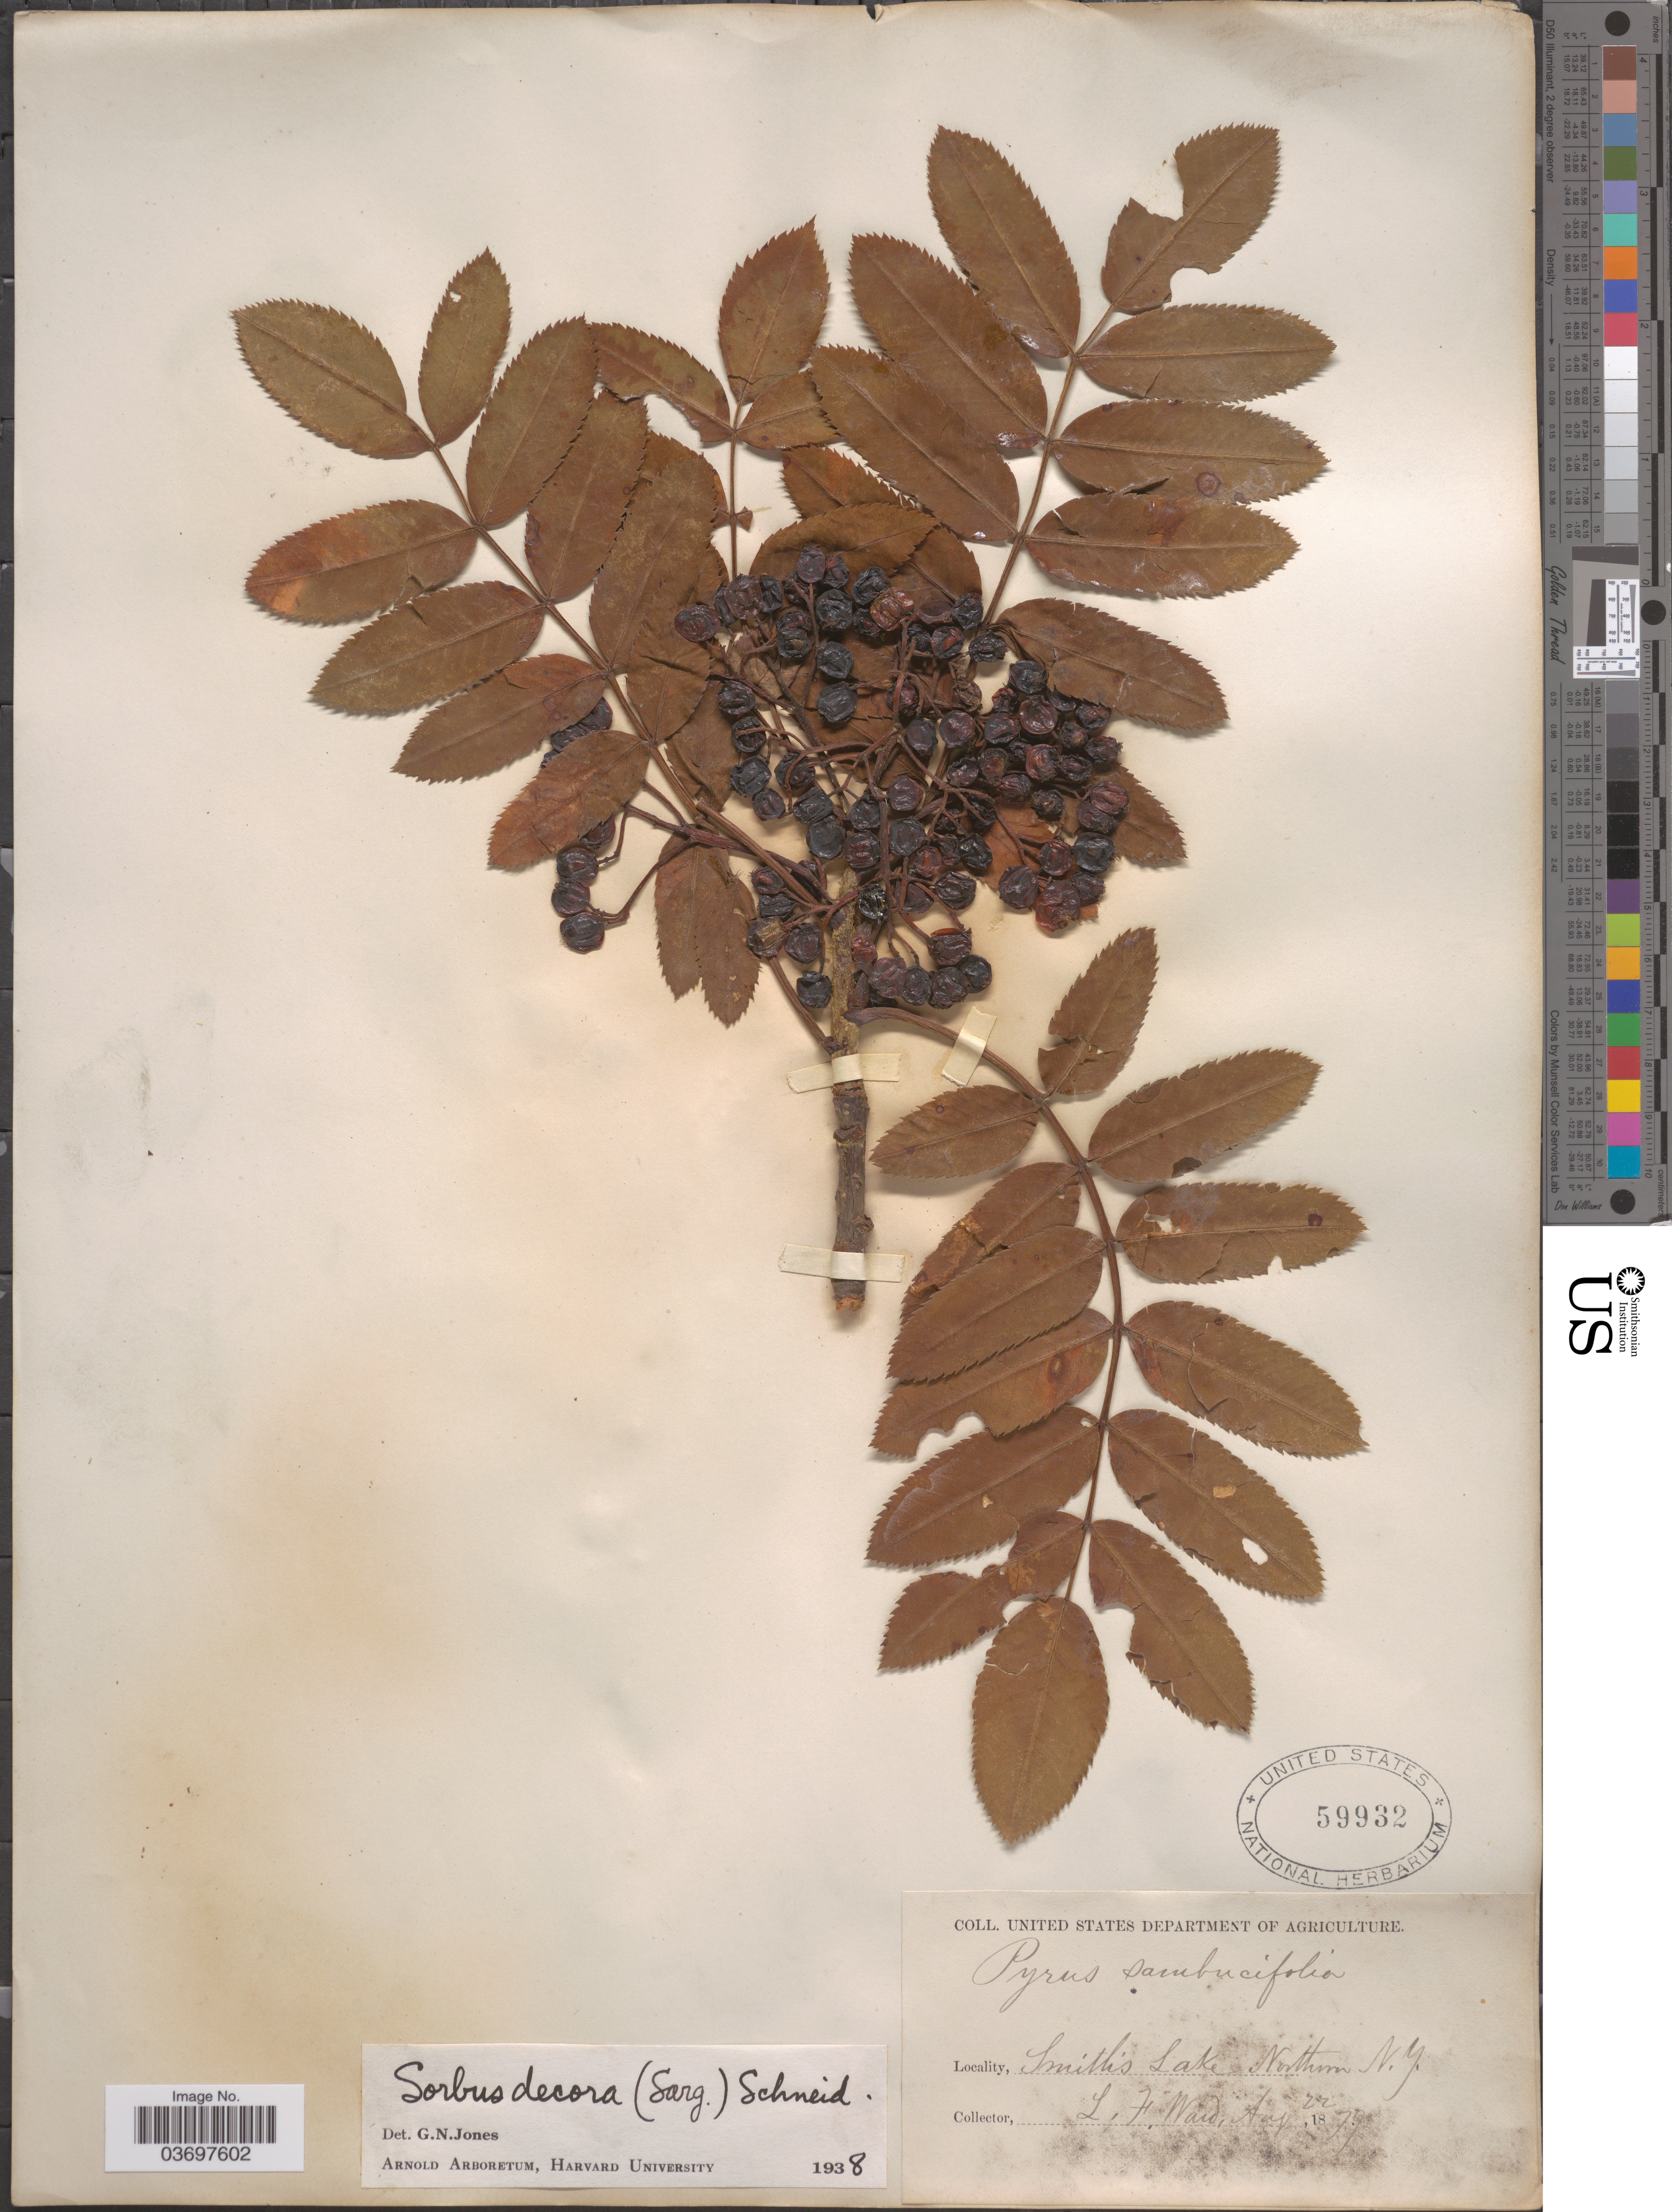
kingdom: Plantae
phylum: Tracheophyta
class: Magnoliopsida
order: Rosales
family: Rosaceae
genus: Sorbus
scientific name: Sorbus decora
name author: (Sarg.) C.K. Schneid.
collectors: L. Ward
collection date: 1879-08-22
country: United States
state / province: New York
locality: Smith's Lake, Northern N.Y.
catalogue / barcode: US 59932